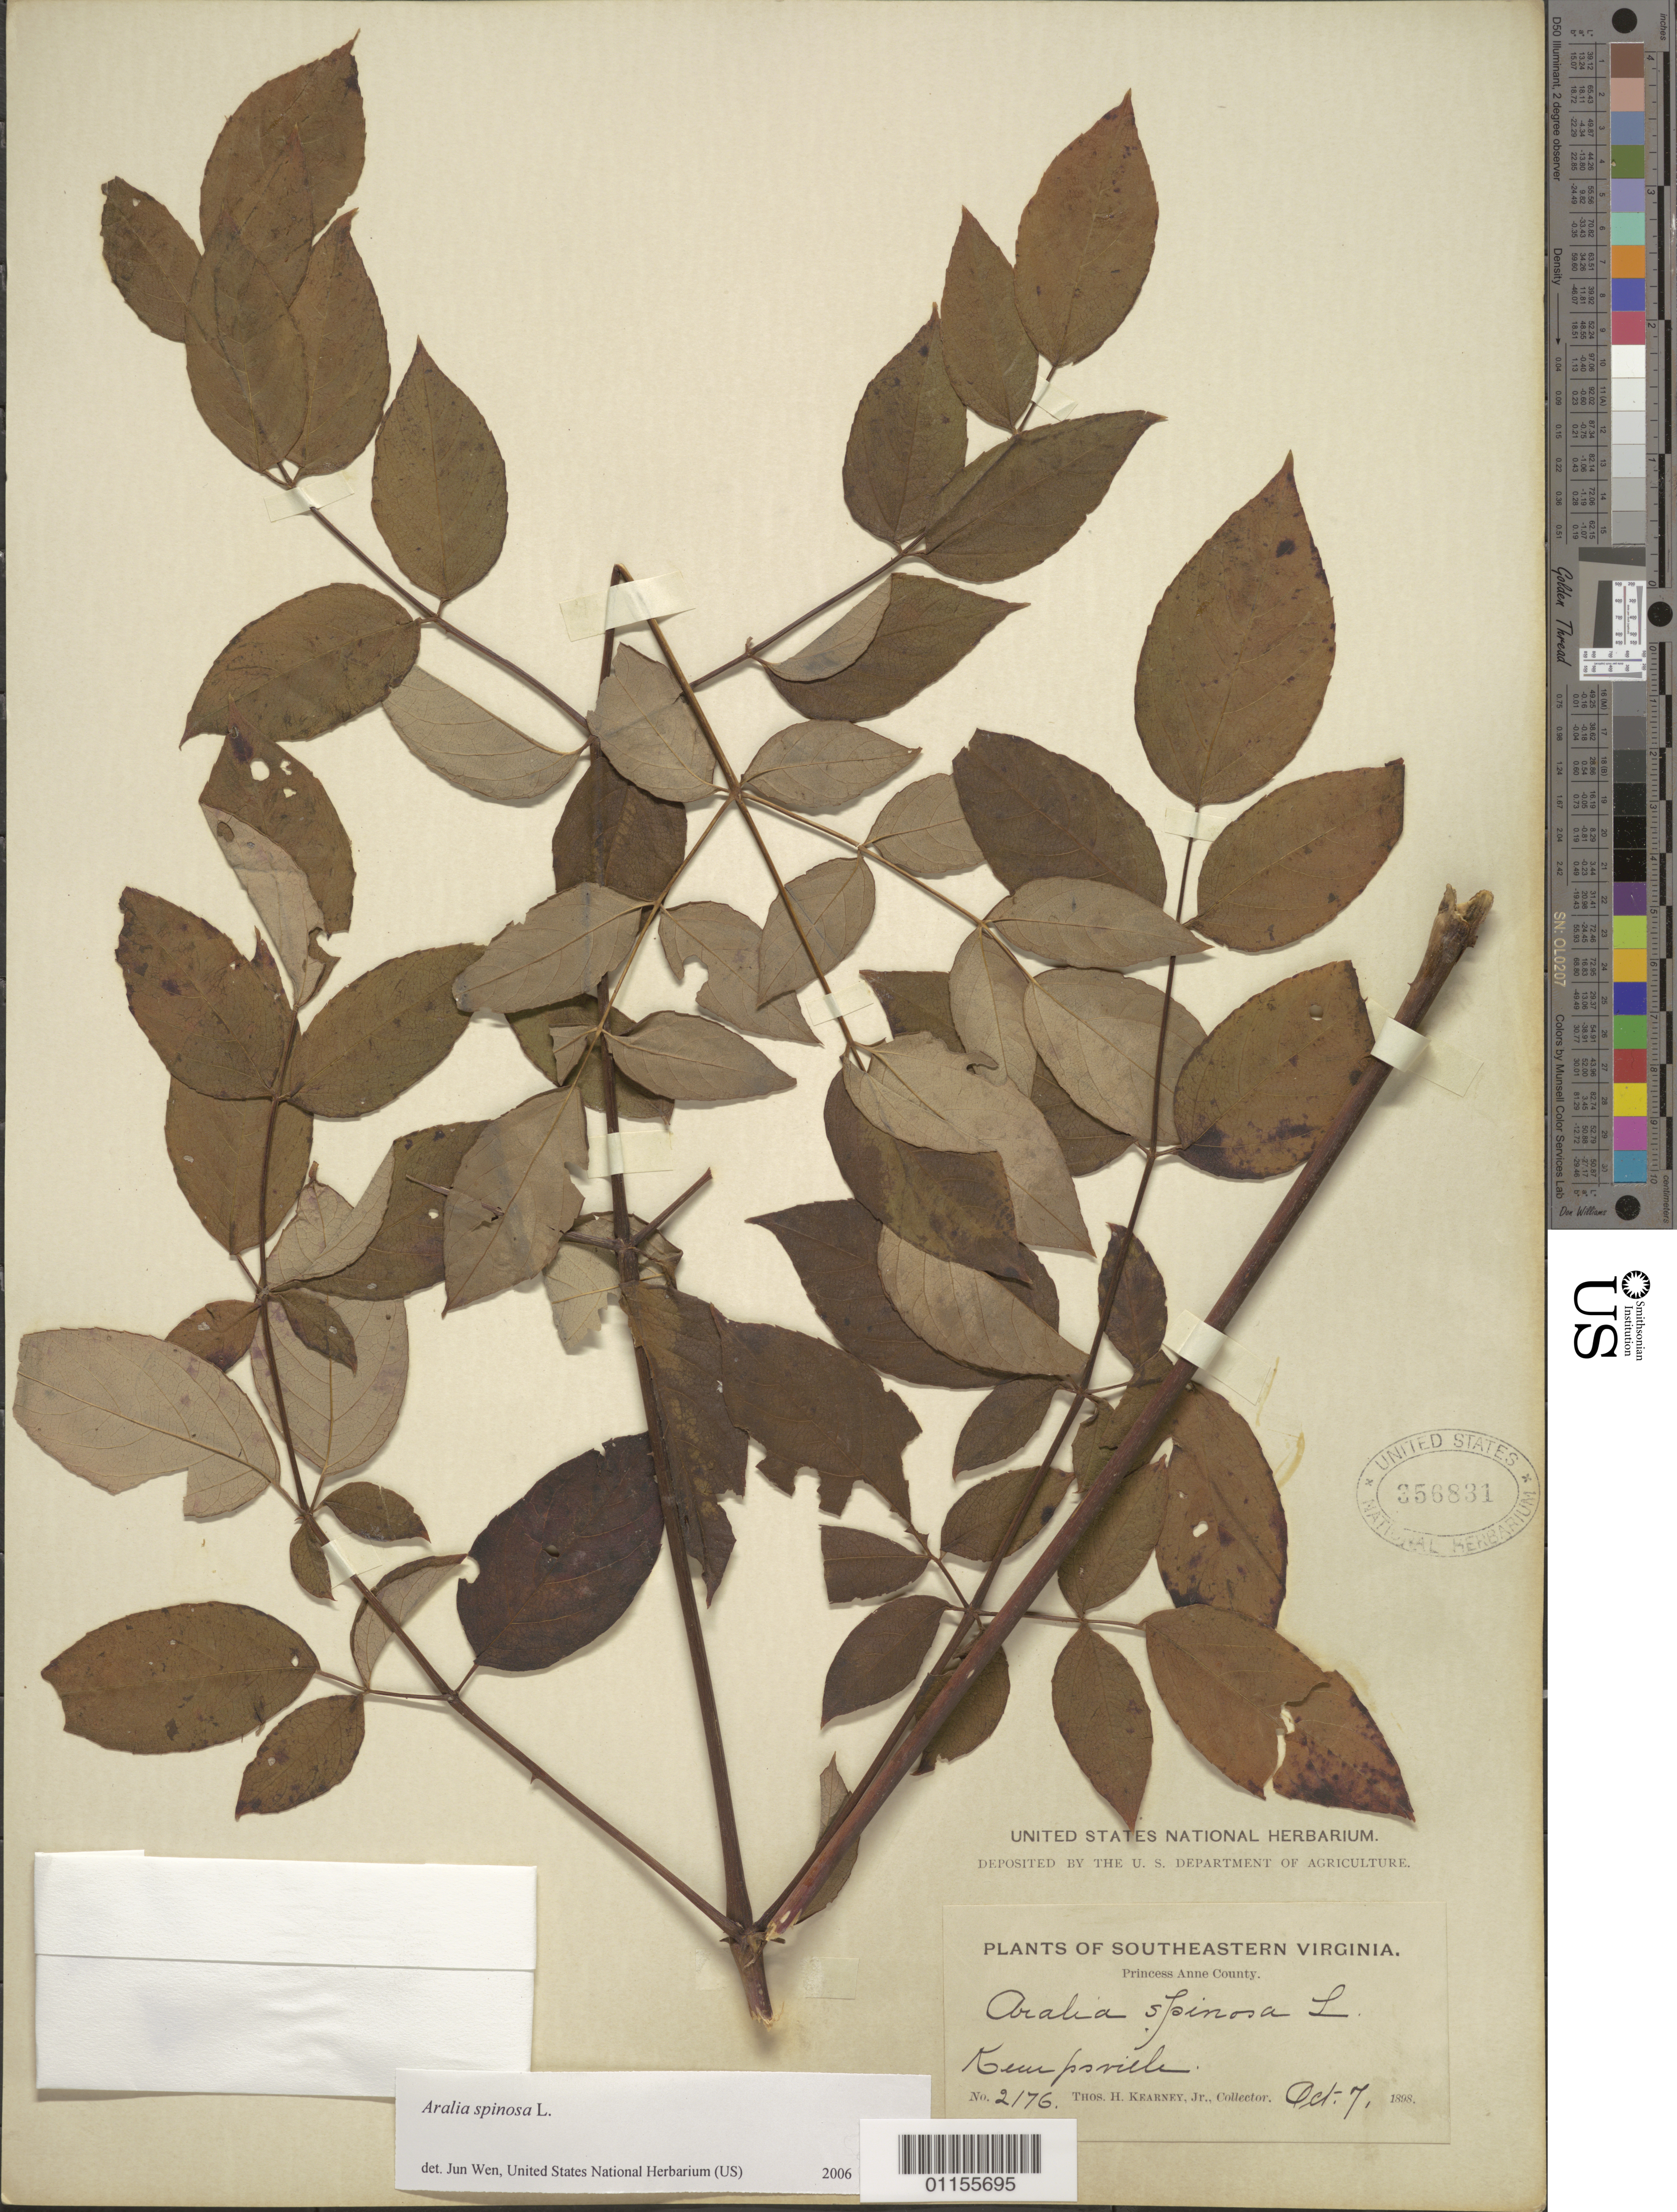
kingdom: Plantae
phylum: Tracheophyta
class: Magnoliopsida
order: Apiales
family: Araliaceae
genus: Aralia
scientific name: Aralia spinosa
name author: L.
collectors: T. H. Kearney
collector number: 2176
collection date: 1898-10-07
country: United States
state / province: Virginia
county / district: City of Virginia Beach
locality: Kempsville.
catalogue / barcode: US 356831